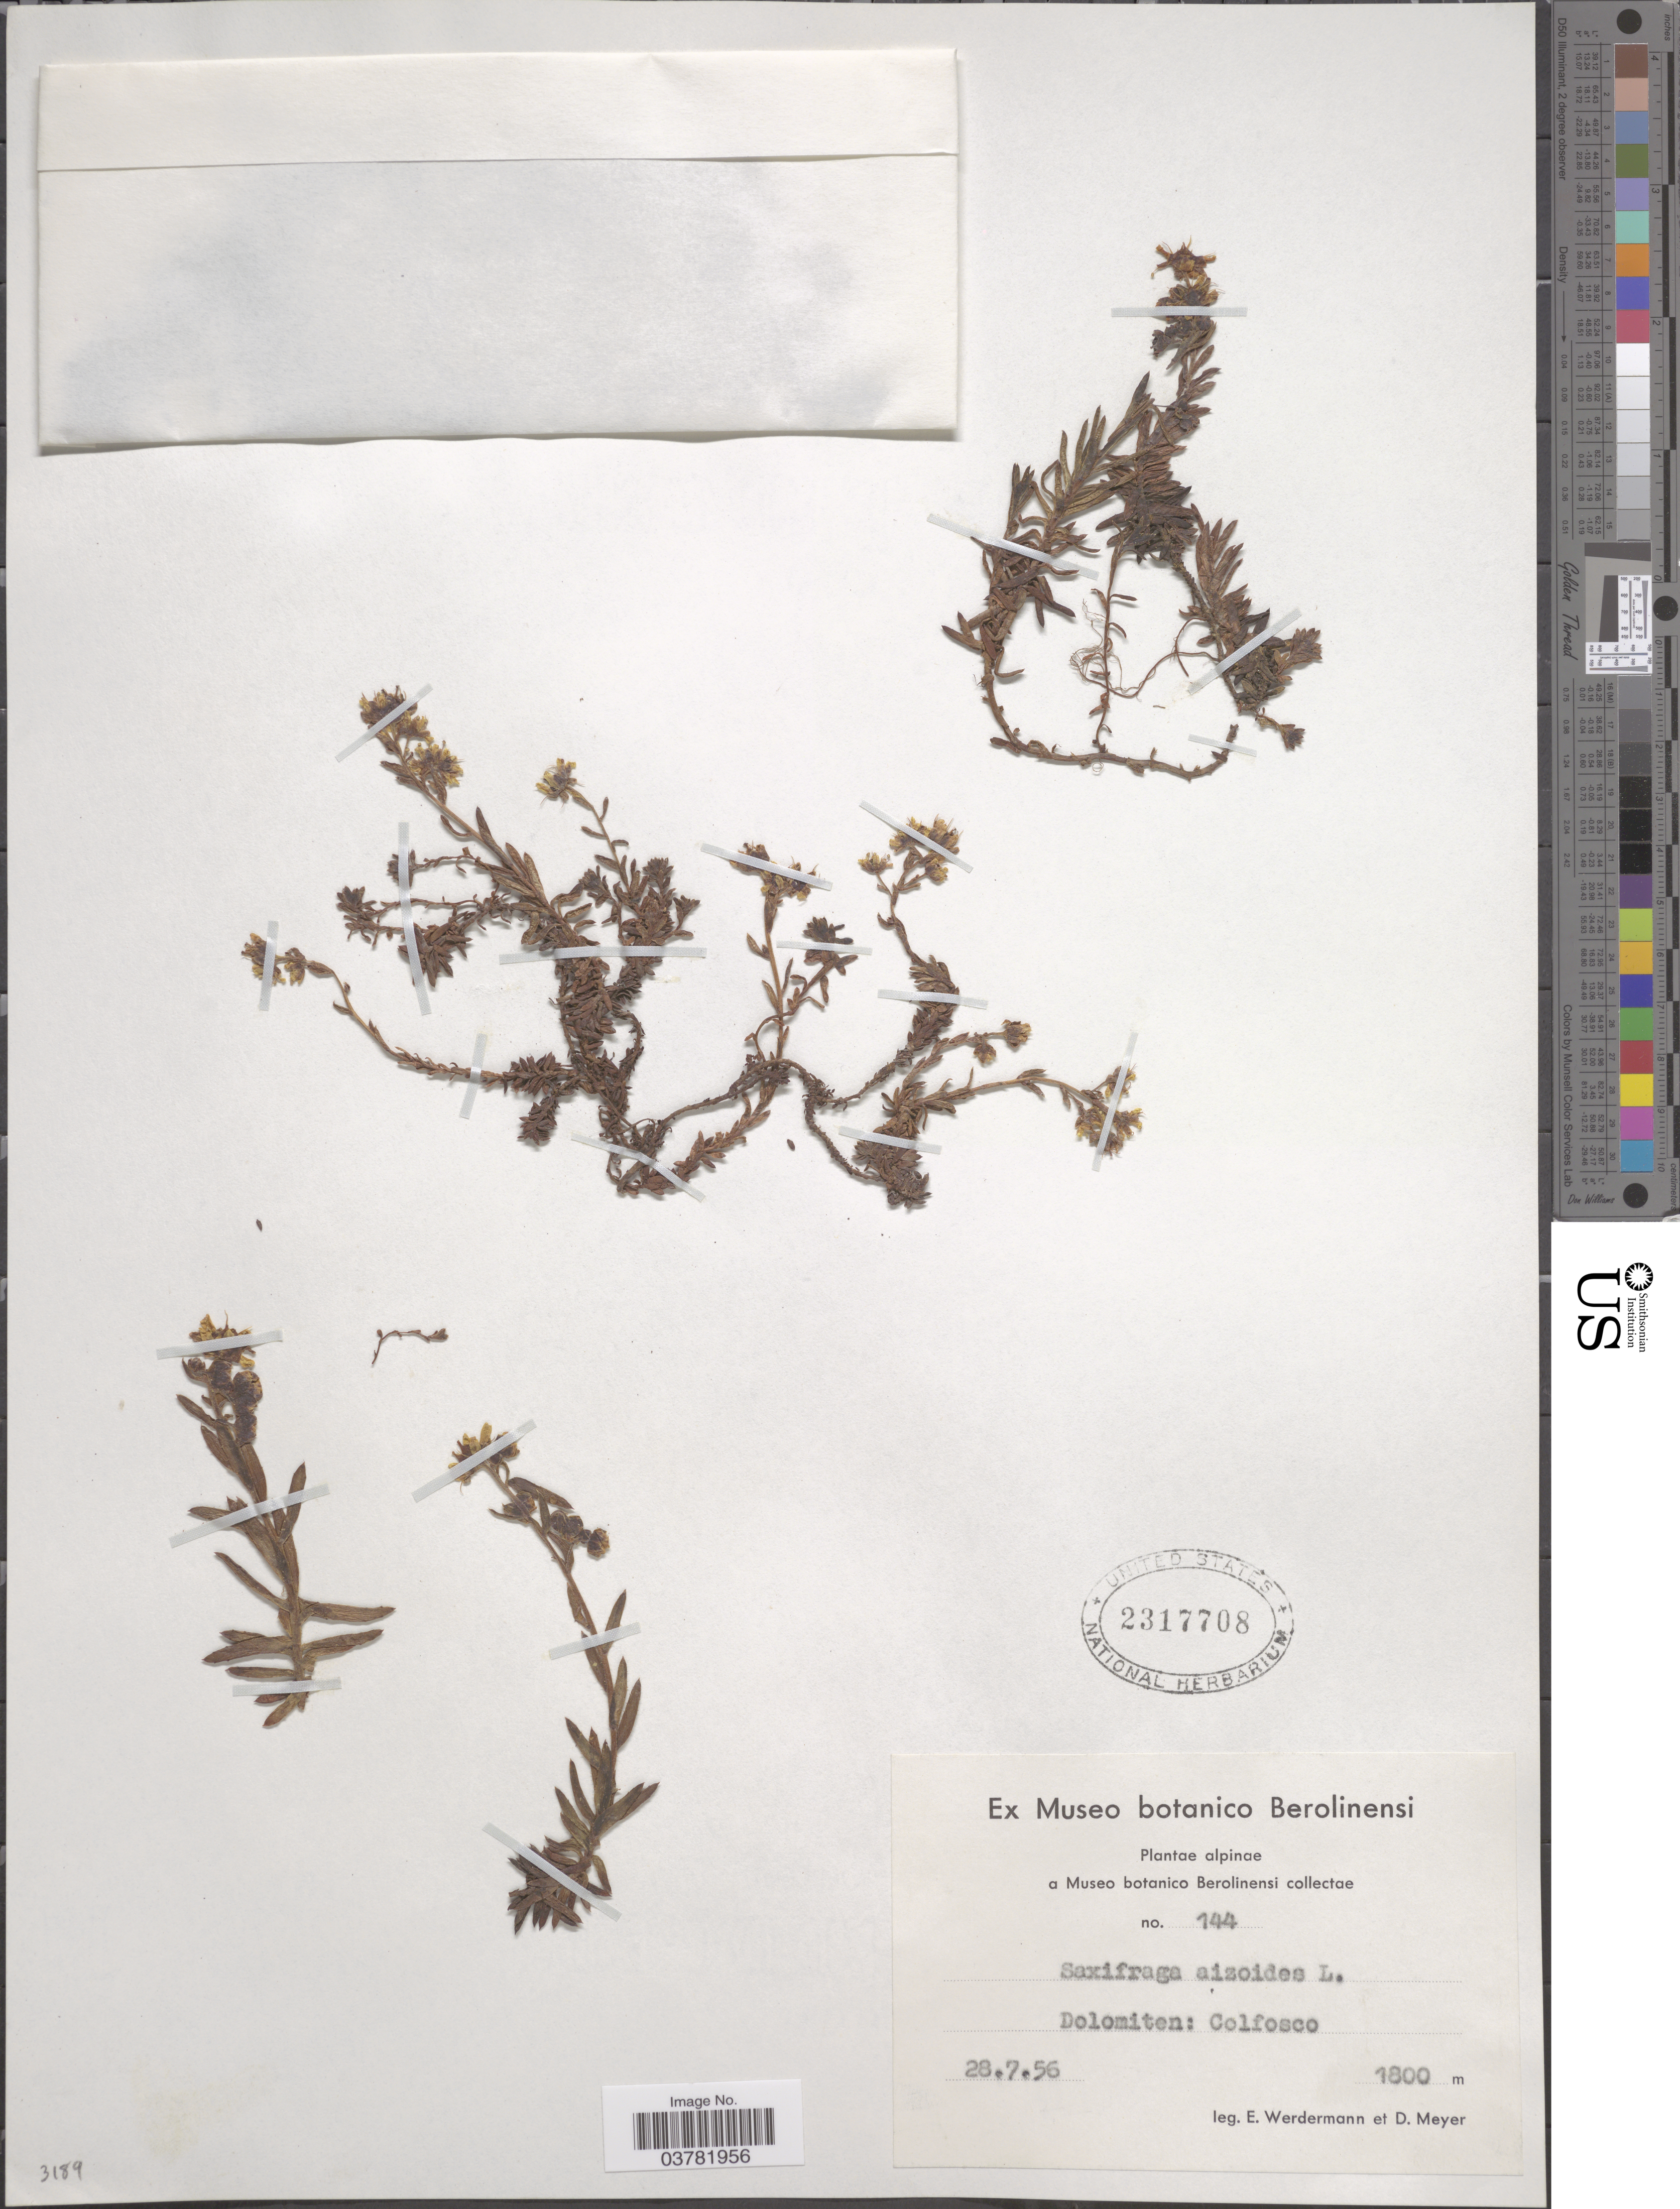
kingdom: Plantae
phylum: Tracheophyta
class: Magnoliopsida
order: Saxifragales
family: Saxifragaceae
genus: Saxifraga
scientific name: Saxifraga aizoides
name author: L.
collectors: E. Werdermann & D. Meyer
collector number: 144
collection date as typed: Transcribed d/m/y: 28/7/56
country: Italy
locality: Dolomiten: Colfosco.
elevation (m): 1800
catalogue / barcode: US 2317708